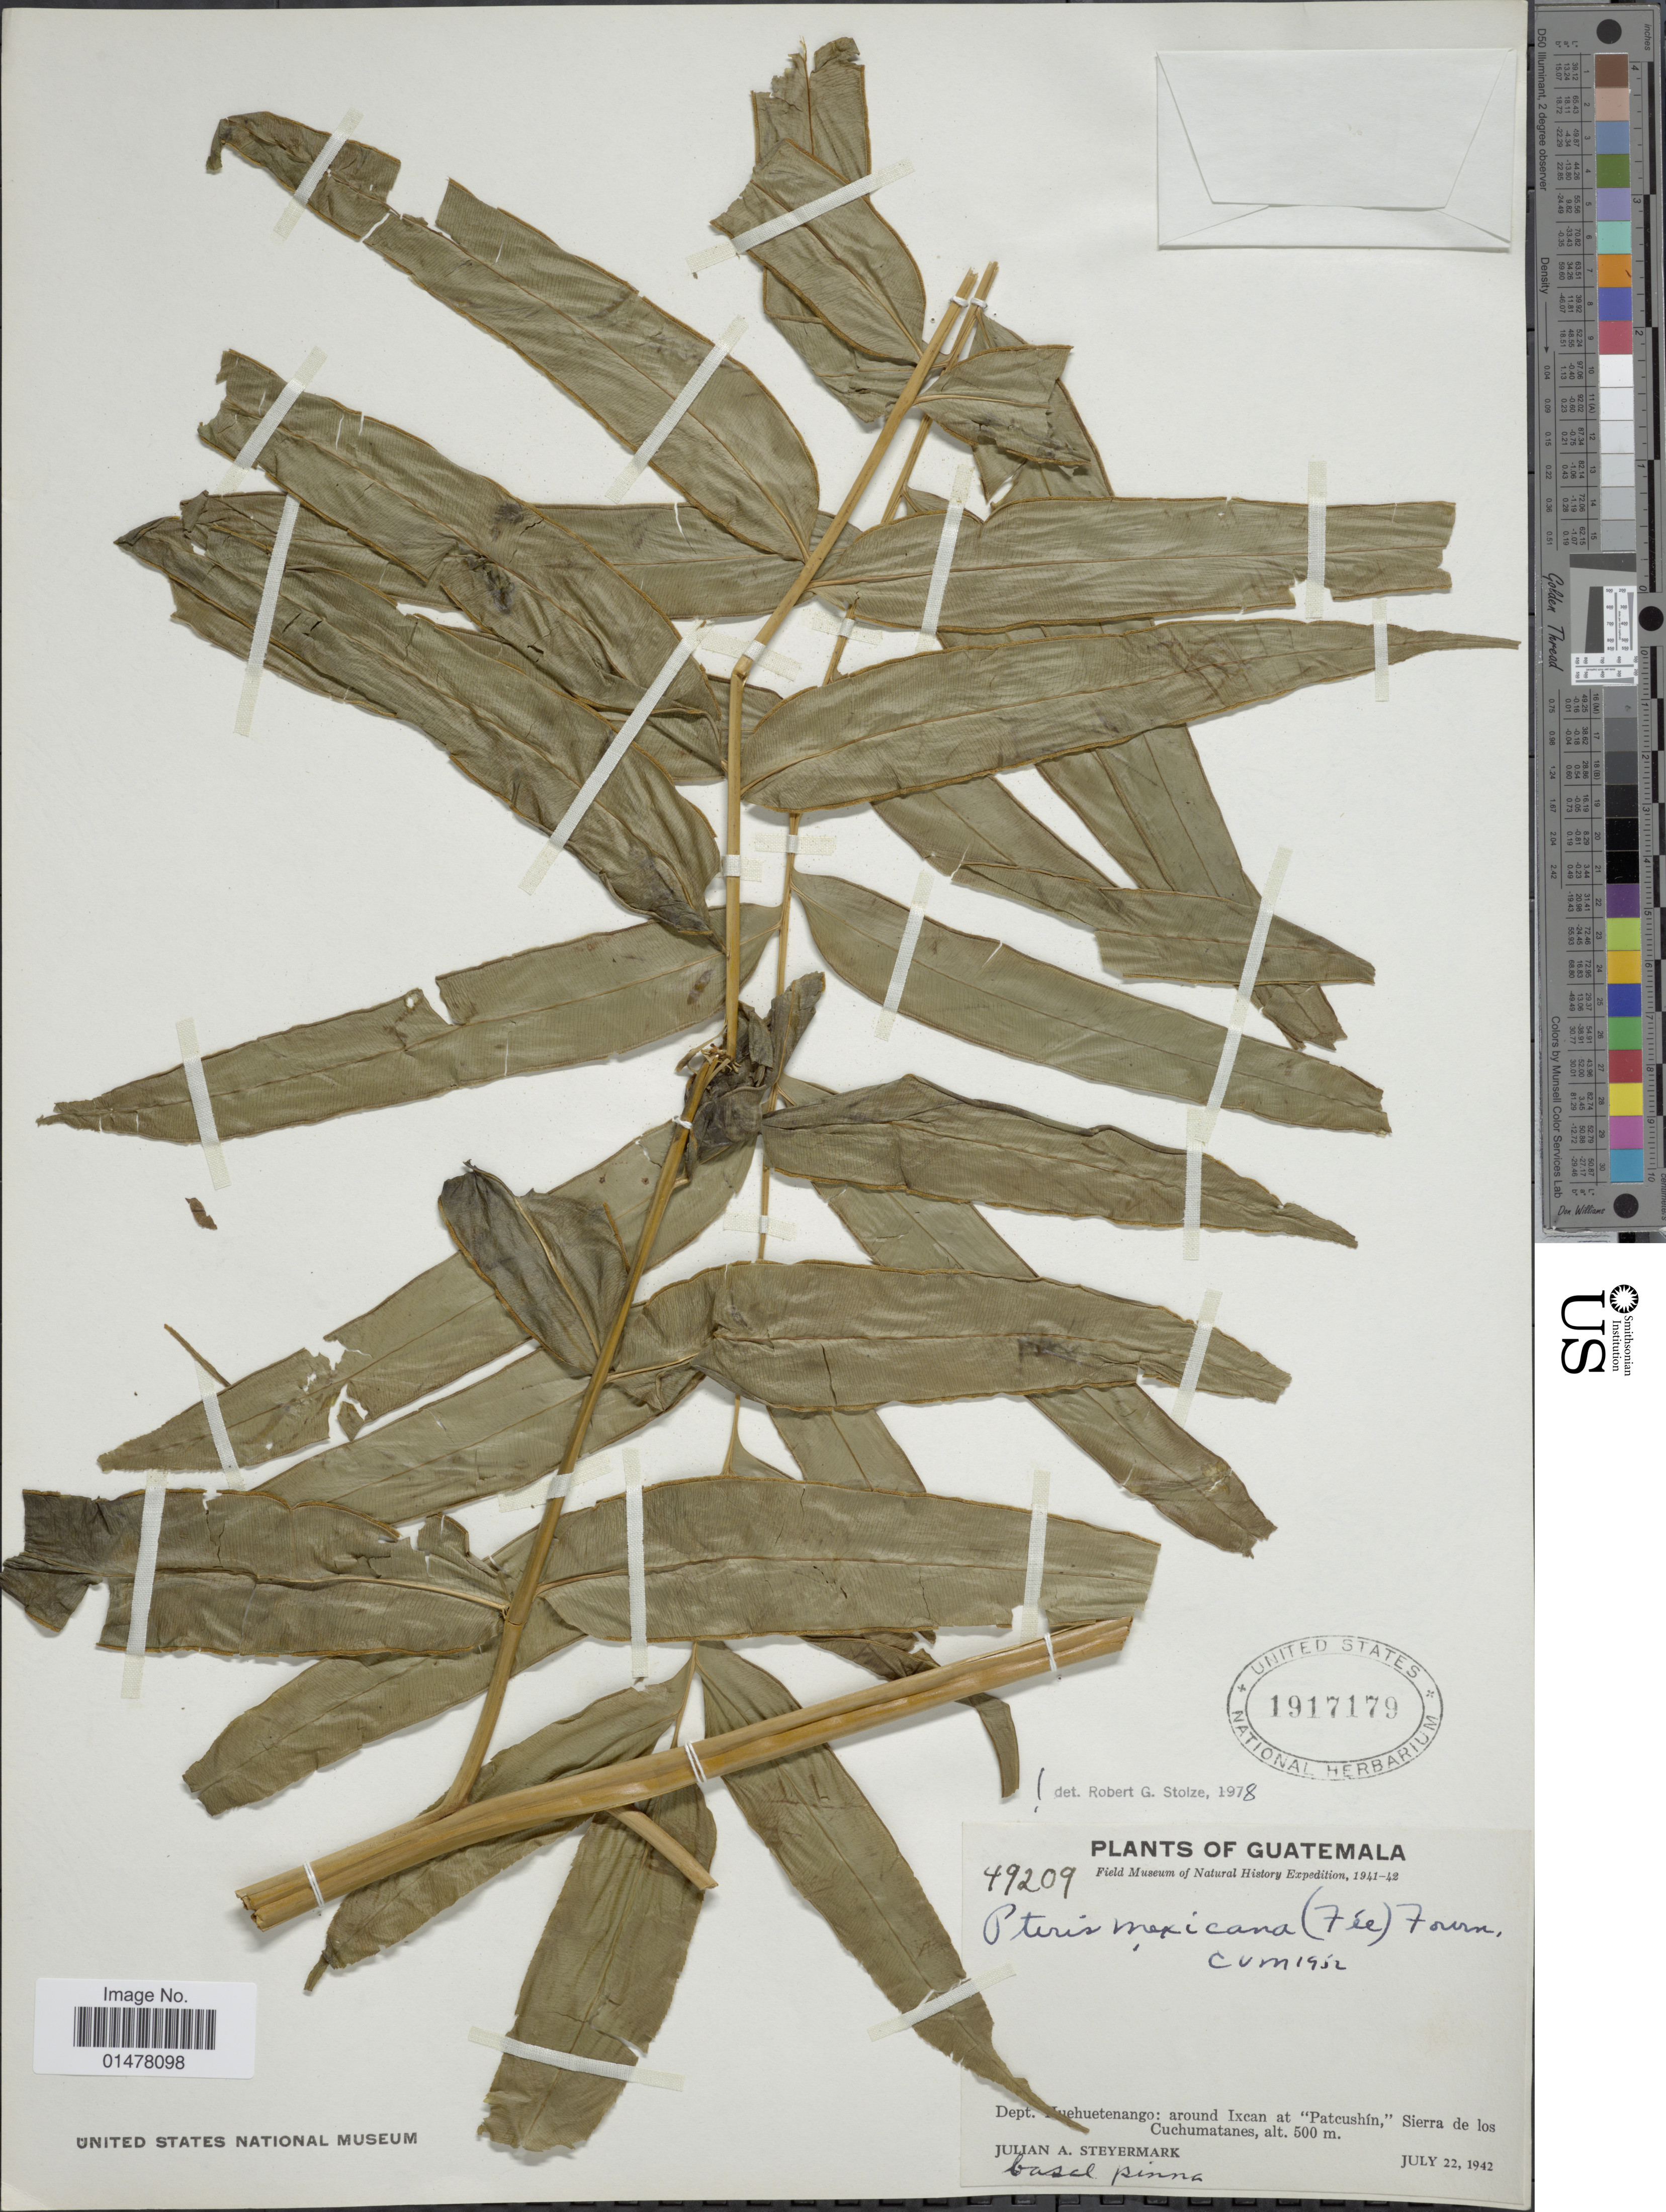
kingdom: Plantae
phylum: Tracheophyta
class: Polypodiopsida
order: Polypodiales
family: Pteridaceae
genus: Pteris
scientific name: Pteris pulchra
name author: Schltdl. & Cham.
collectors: J. Steyermark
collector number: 49209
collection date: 1942-07-22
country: Guatemala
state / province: Huehuetenango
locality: PLants of Guatemala, Dept. Huehuetenango: Around Ixcan at "Patcushin" Sierra de los Cuchumatanes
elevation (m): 500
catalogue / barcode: US 1917179